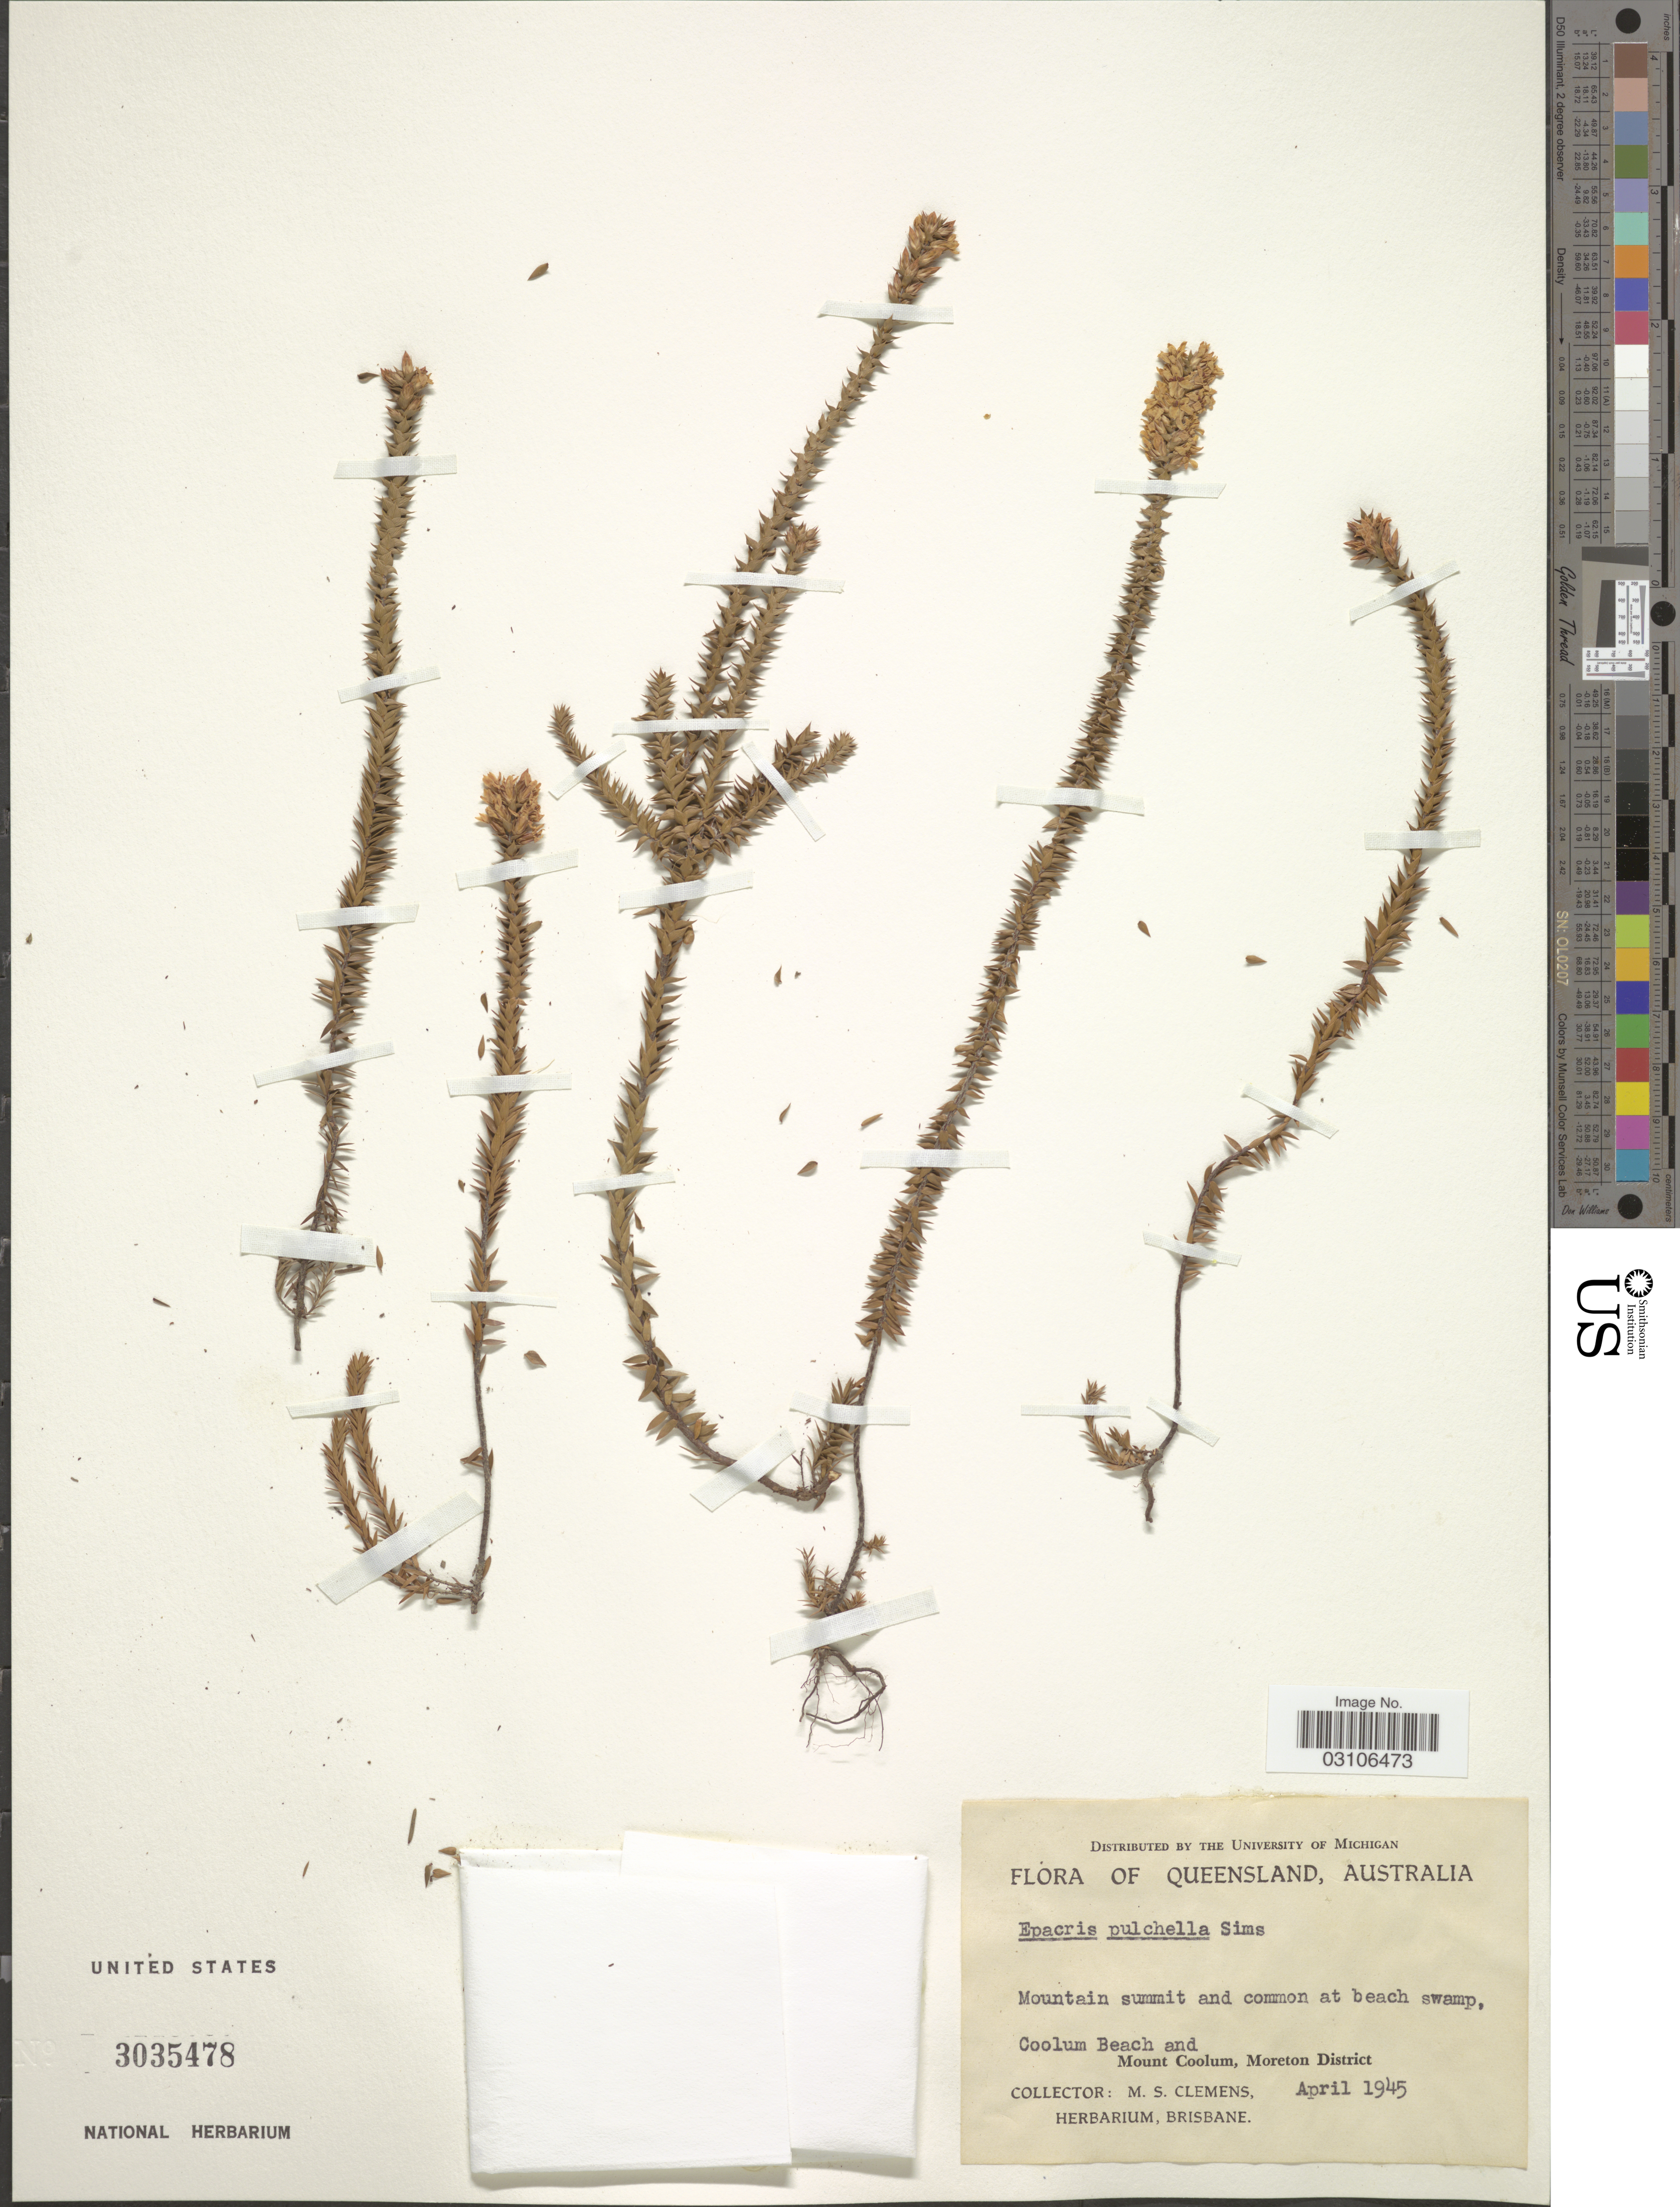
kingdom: Plantae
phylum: Tracheophyta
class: Magnoliopsida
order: Ericales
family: Ericaceae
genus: Epacris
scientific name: Epacris pulchella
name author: Cav.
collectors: M. S. Clemens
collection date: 1945-04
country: Australia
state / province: Queensland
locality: Coolum Beach and Mount Coolum, Moreton District.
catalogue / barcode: US 3035478